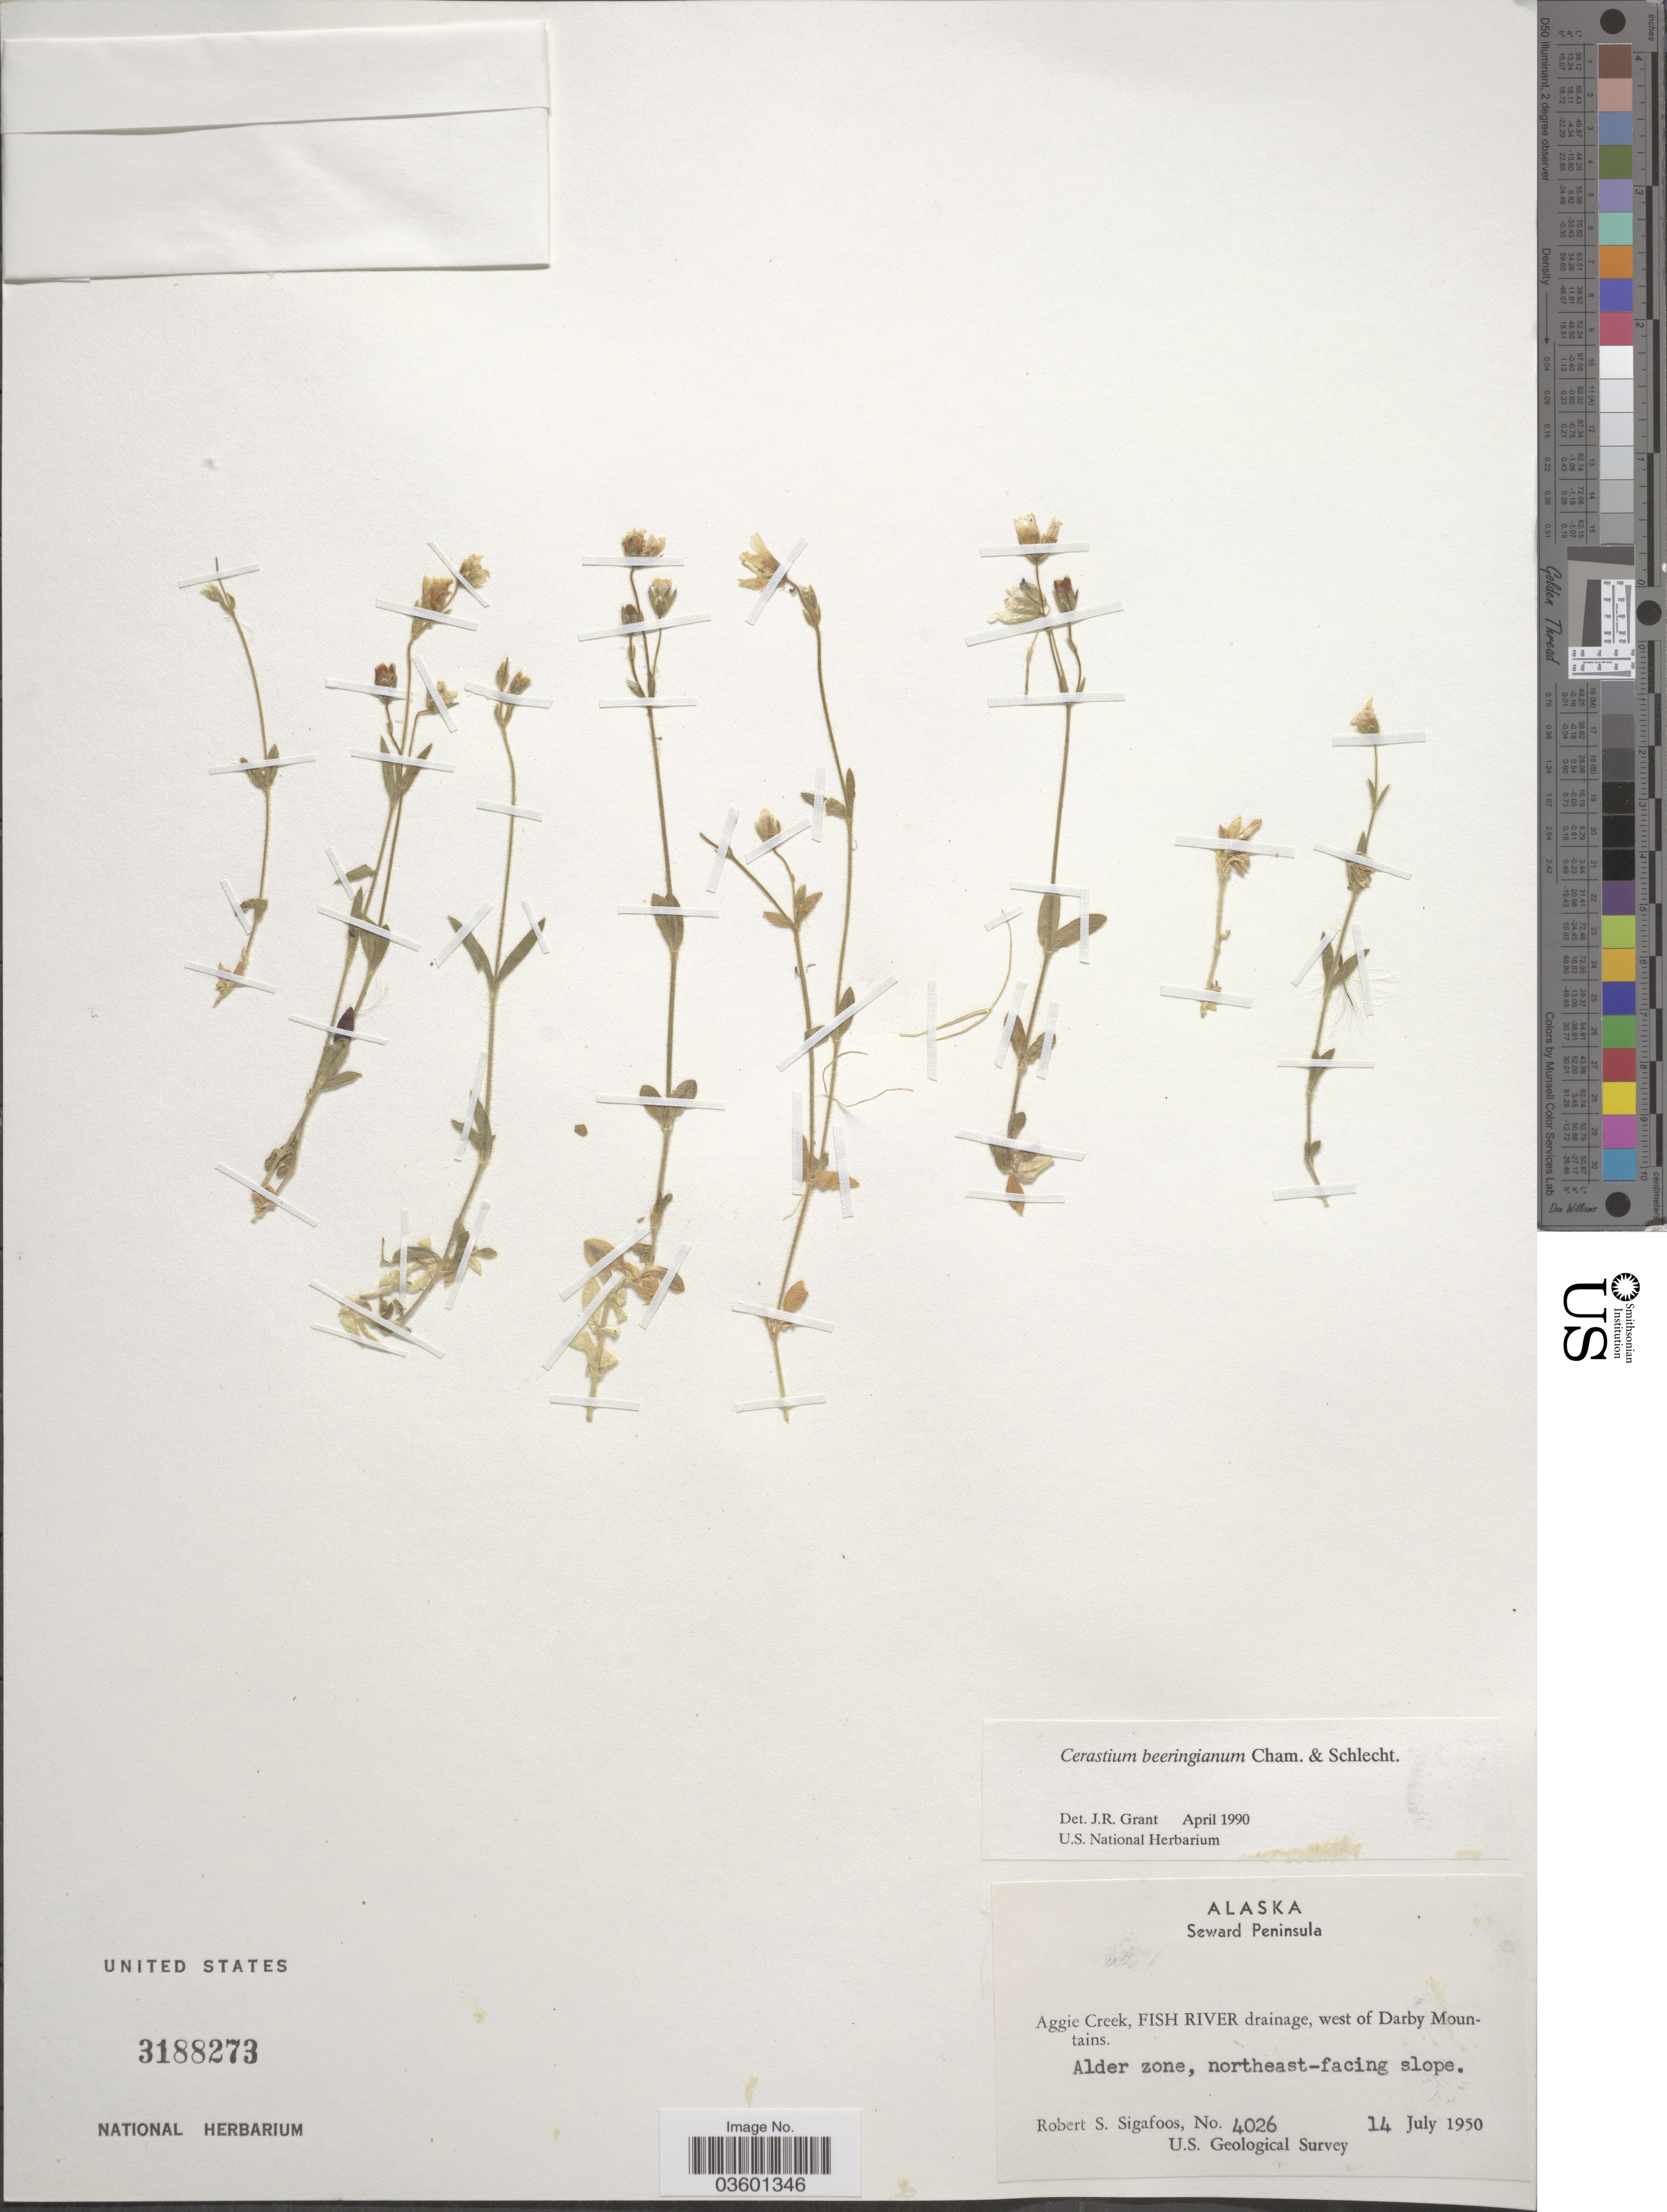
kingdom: Plantae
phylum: Tracheophyta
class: Magnoliopsida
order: Caryophyllales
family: Caryophyllaceae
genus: Cerastium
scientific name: Cerastium beeringianum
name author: Cham. & Schltdl.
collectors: R. Sigafoos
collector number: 4026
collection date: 1950-07-14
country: United States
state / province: Alaska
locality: Seward Peninsula. Aggie Creek, Fish River drainage, west of Darby Mountains. Alder zone, northeast-facing slope.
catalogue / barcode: US 3188273